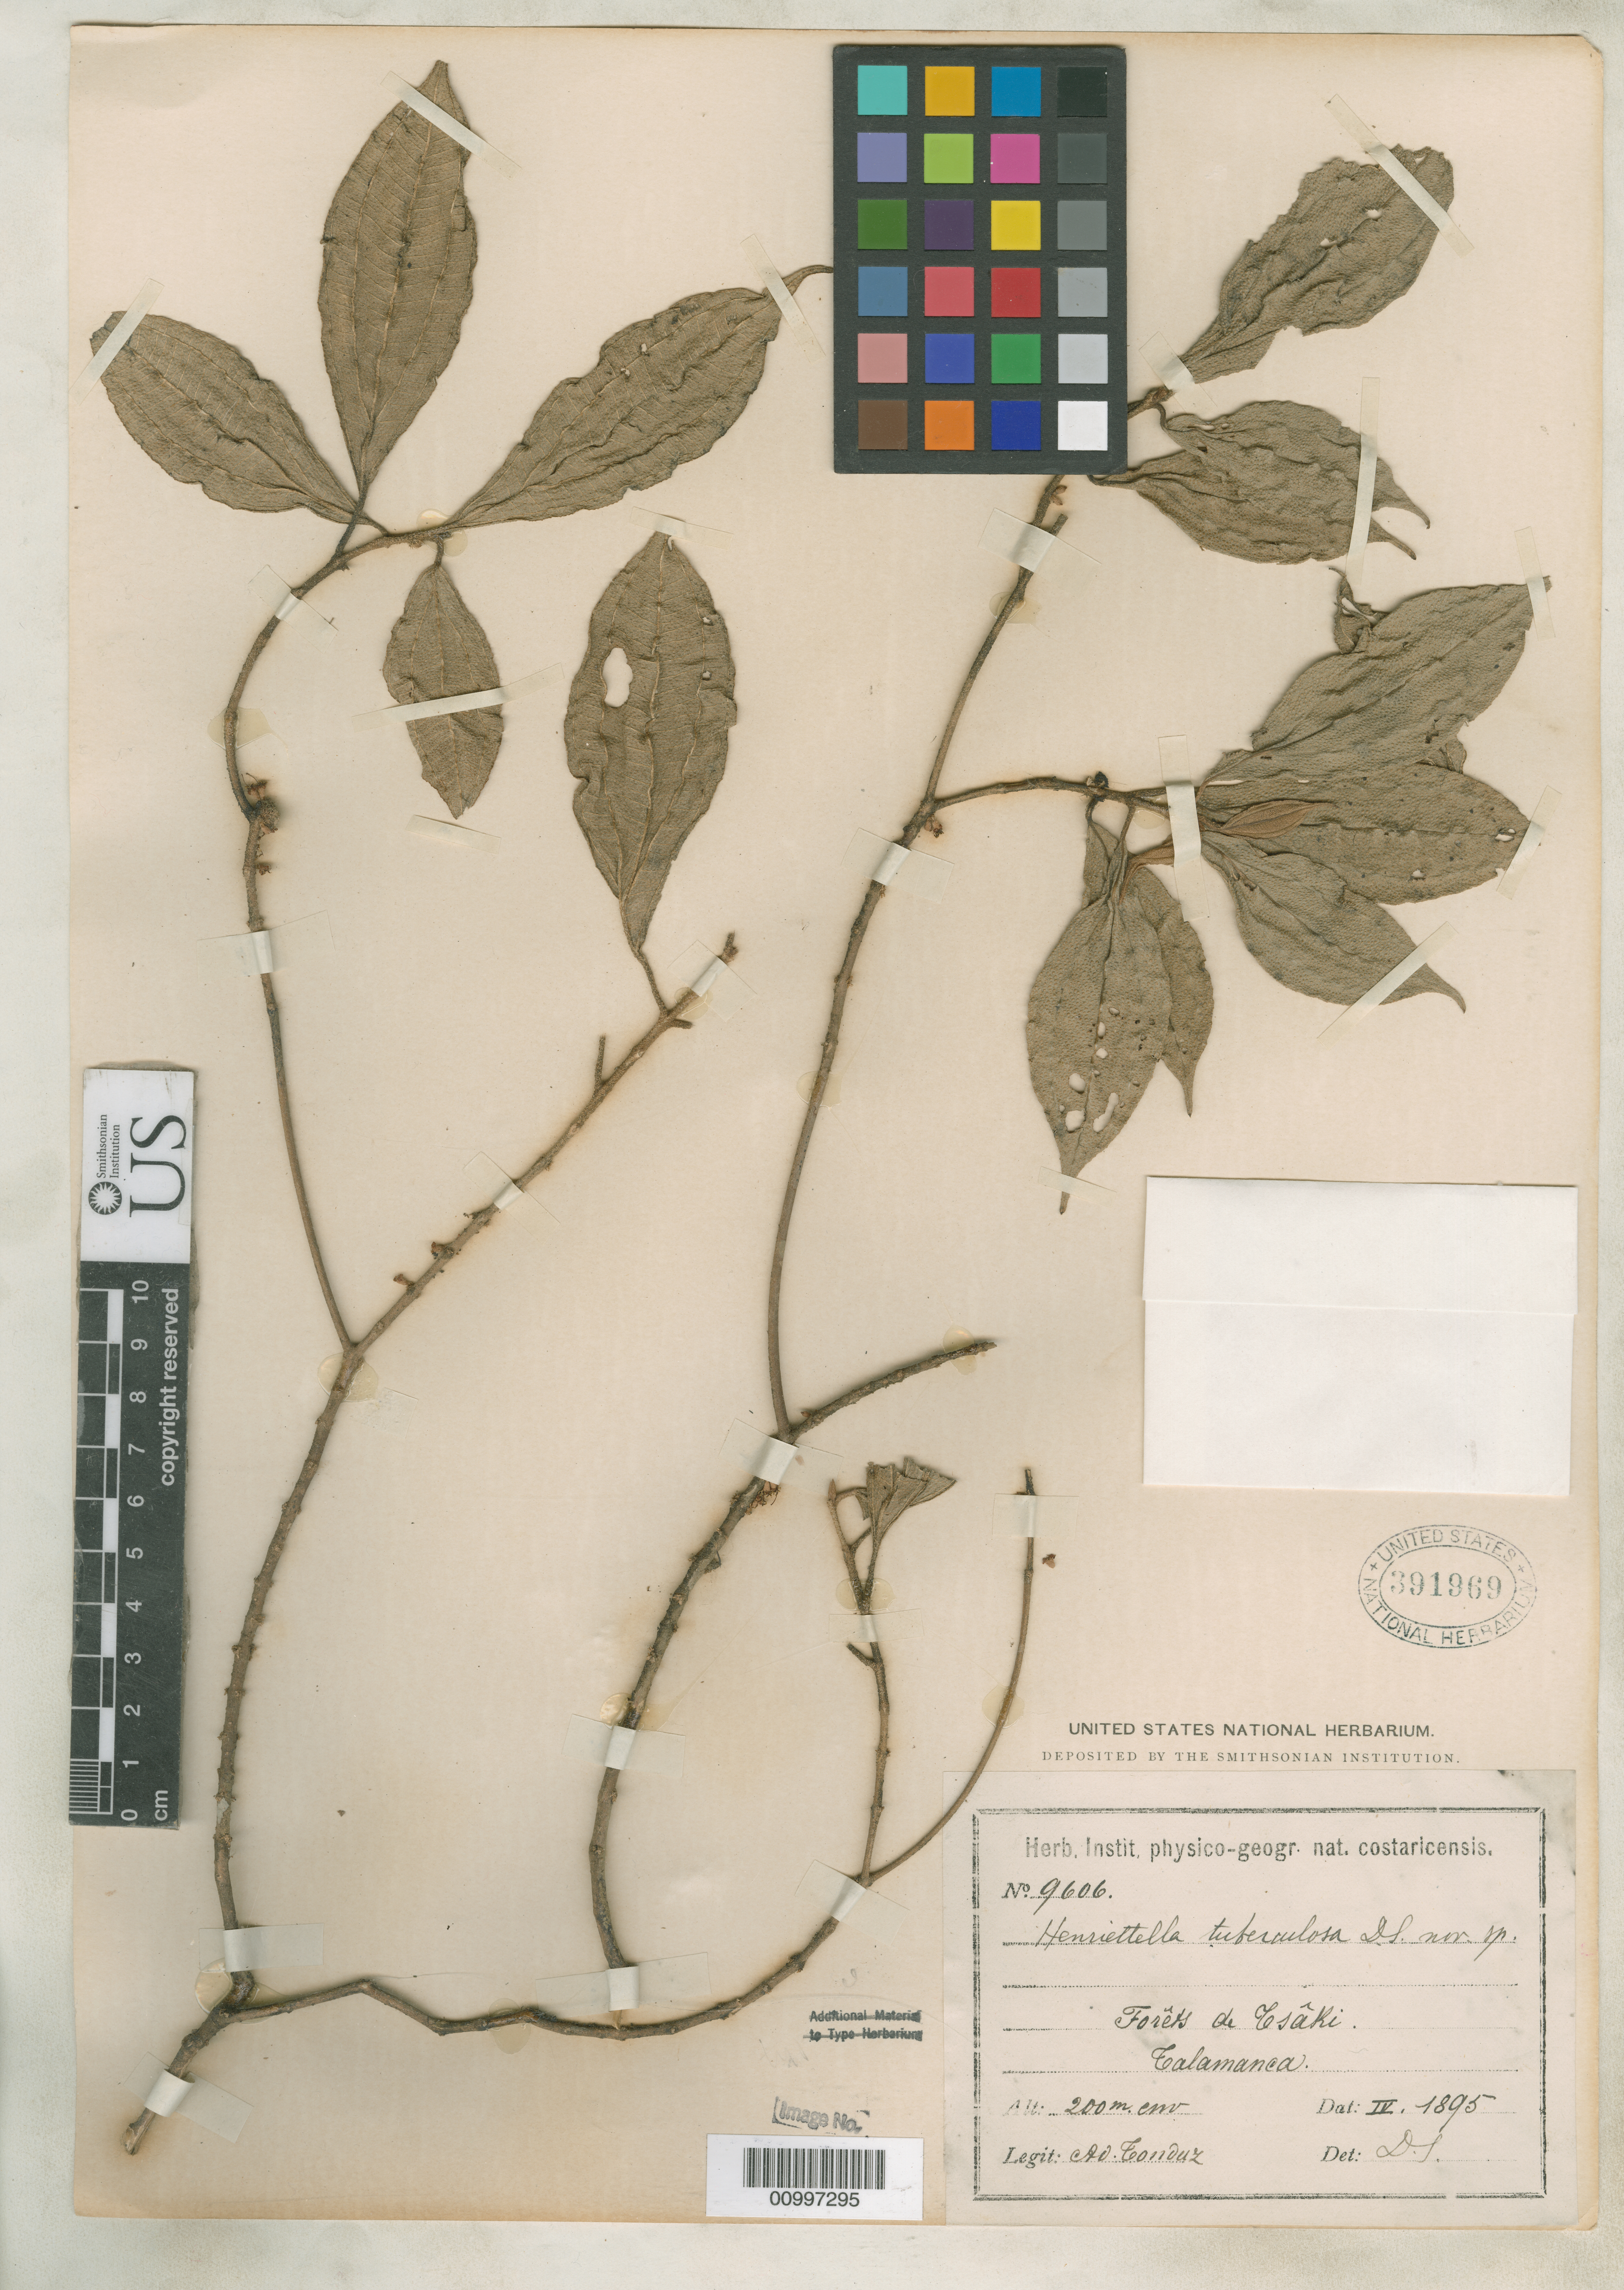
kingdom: Plantae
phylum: Tracheophyta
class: Magnoliopsida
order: Myrtales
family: Melastomataceae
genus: Henriettella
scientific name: Henriettella tuberculosa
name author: Donn. Sm.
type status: Type Collection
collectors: A. Tonduz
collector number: H.N.C. 9606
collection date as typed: Apr 1895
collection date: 1895-04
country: Costa Rica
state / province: Limón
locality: Forets de Tsaki. Talamanca.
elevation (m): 200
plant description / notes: Tonduz [Donn. Sm.] 7263 = Tonduz [Herb. Nat. Cost.] 9606 (mis-cited in protologue as 9906).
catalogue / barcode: US 391969